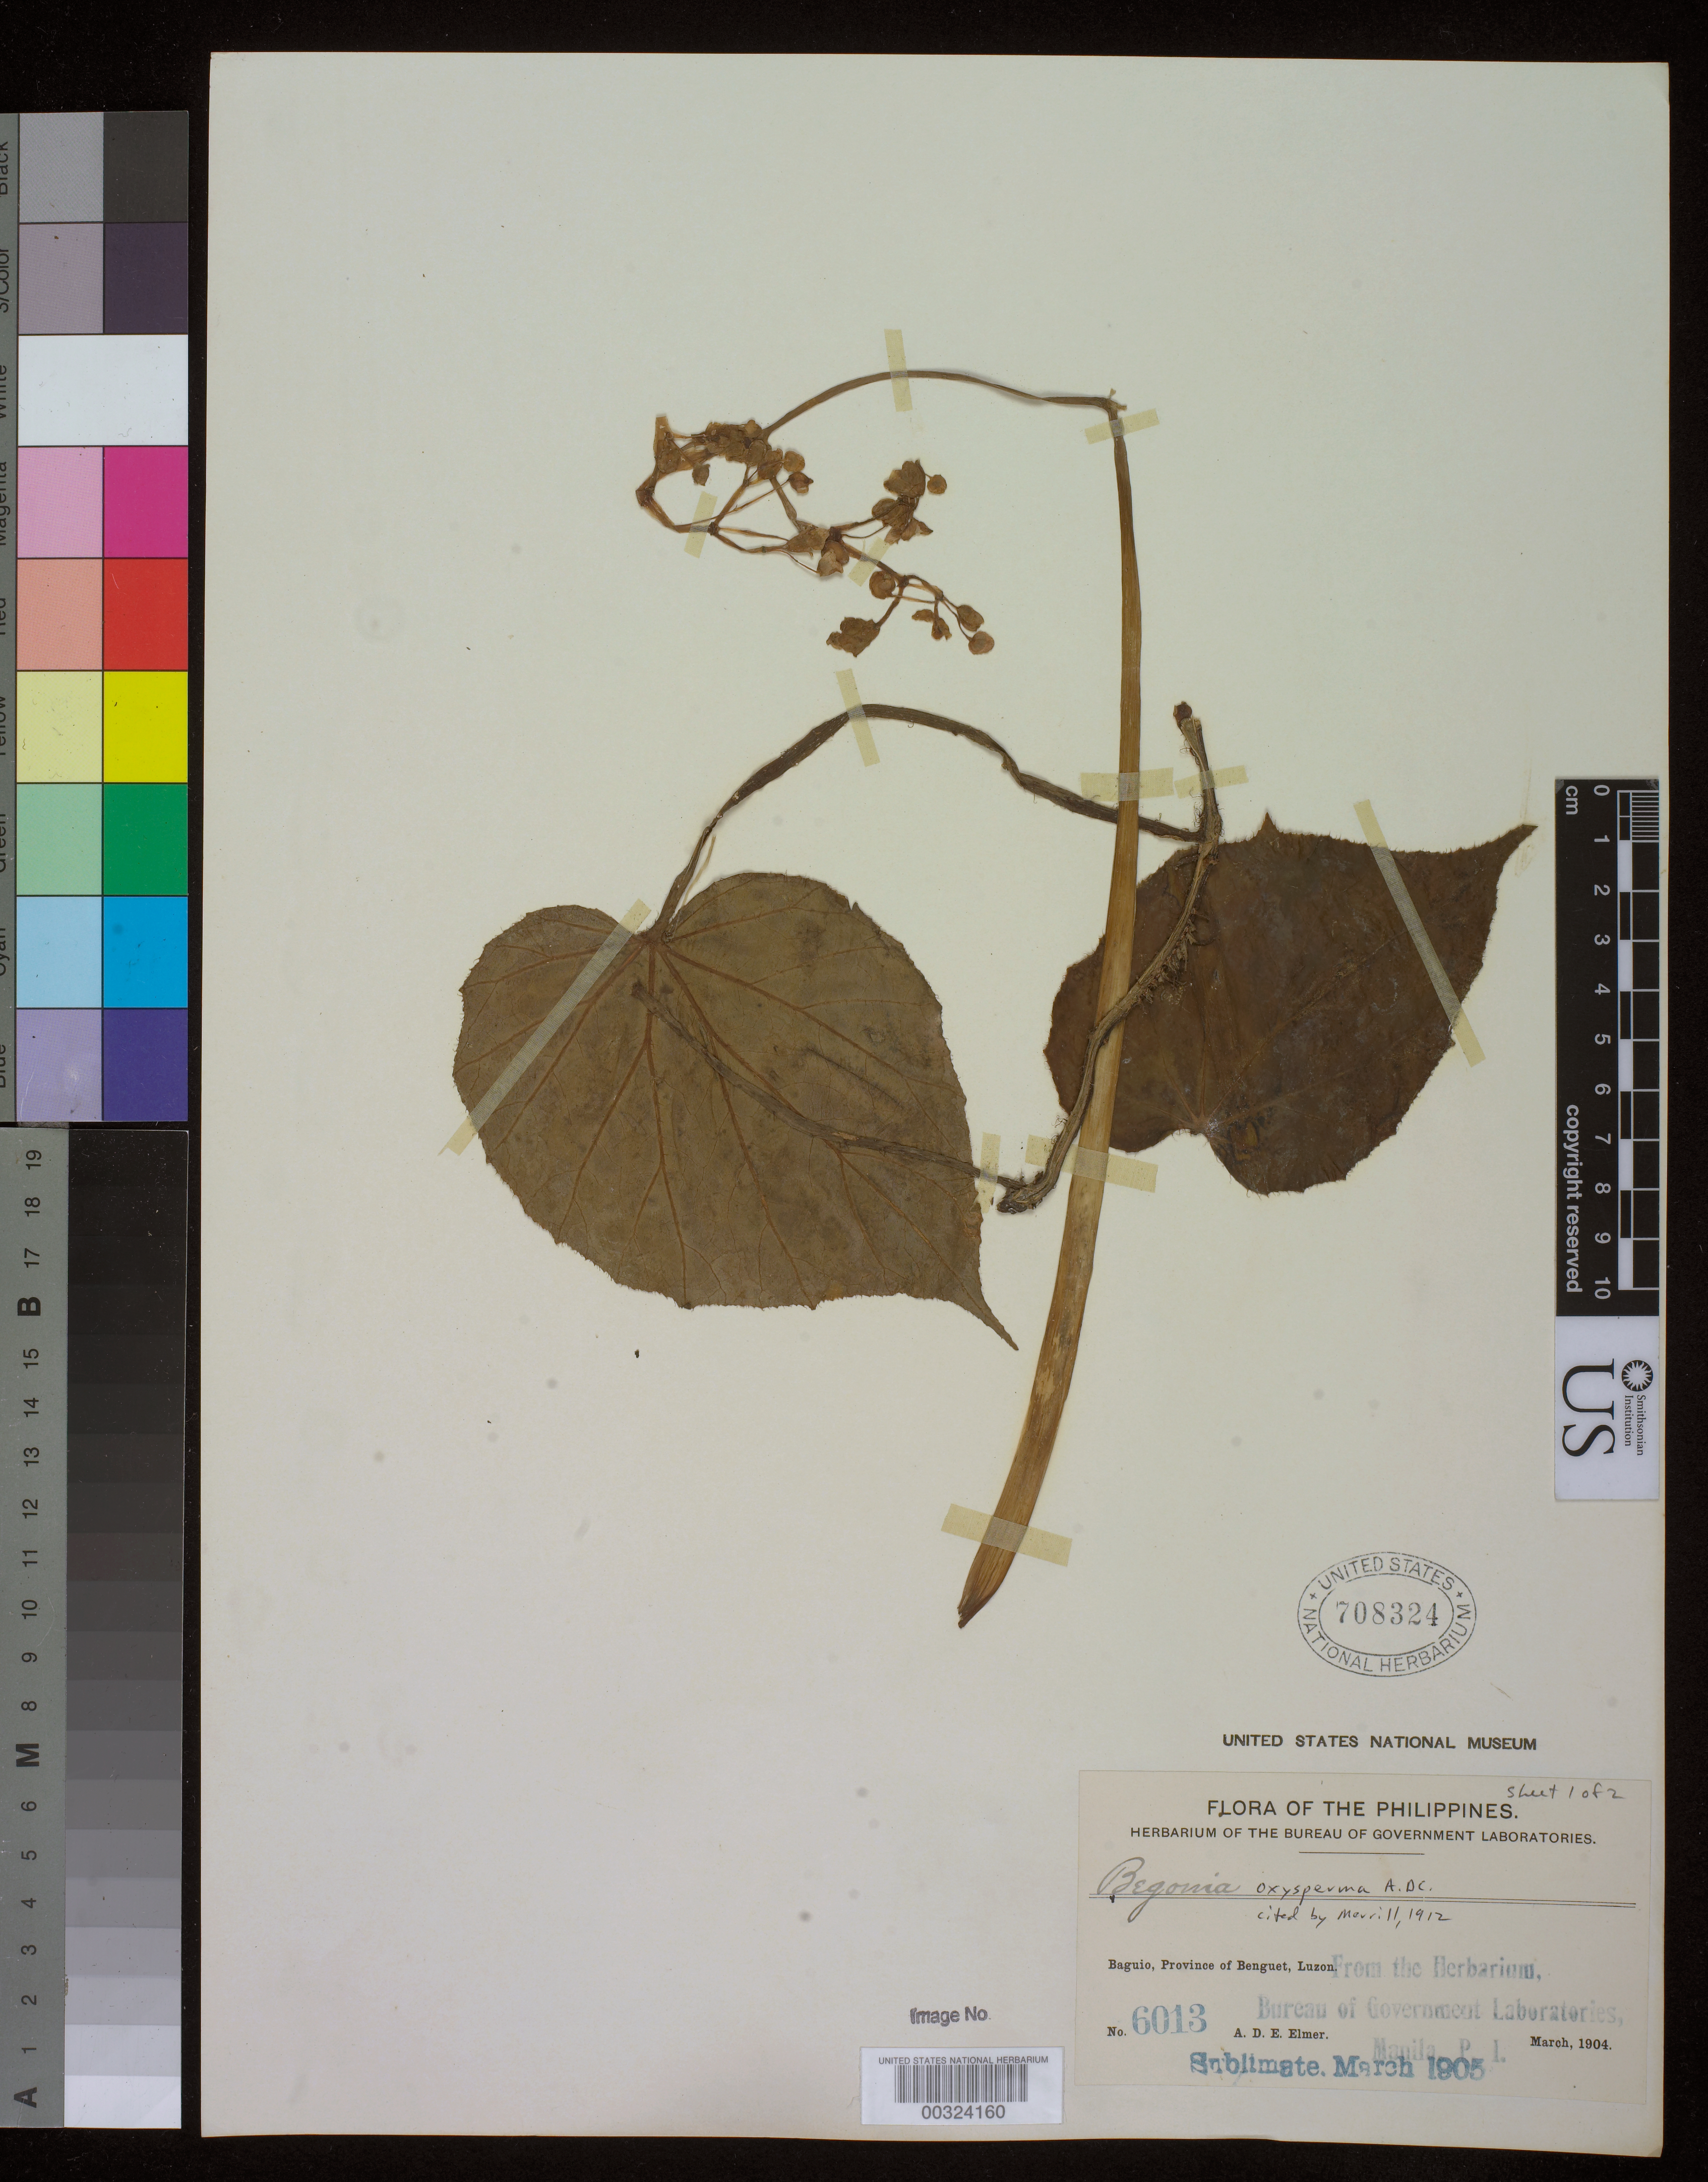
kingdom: Plantae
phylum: Tracheophyta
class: Magnoliopsida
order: Cucurbitales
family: Begoniaceae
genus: Begonia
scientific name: Begonia oxysperma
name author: A. DC.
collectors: A. D. E. Elmer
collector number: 6013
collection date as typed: Mar 1904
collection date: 1904-03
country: Philippines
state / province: Cordillera (Administrative Region)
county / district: Benguet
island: Luzon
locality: Baguio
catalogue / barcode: US 708324